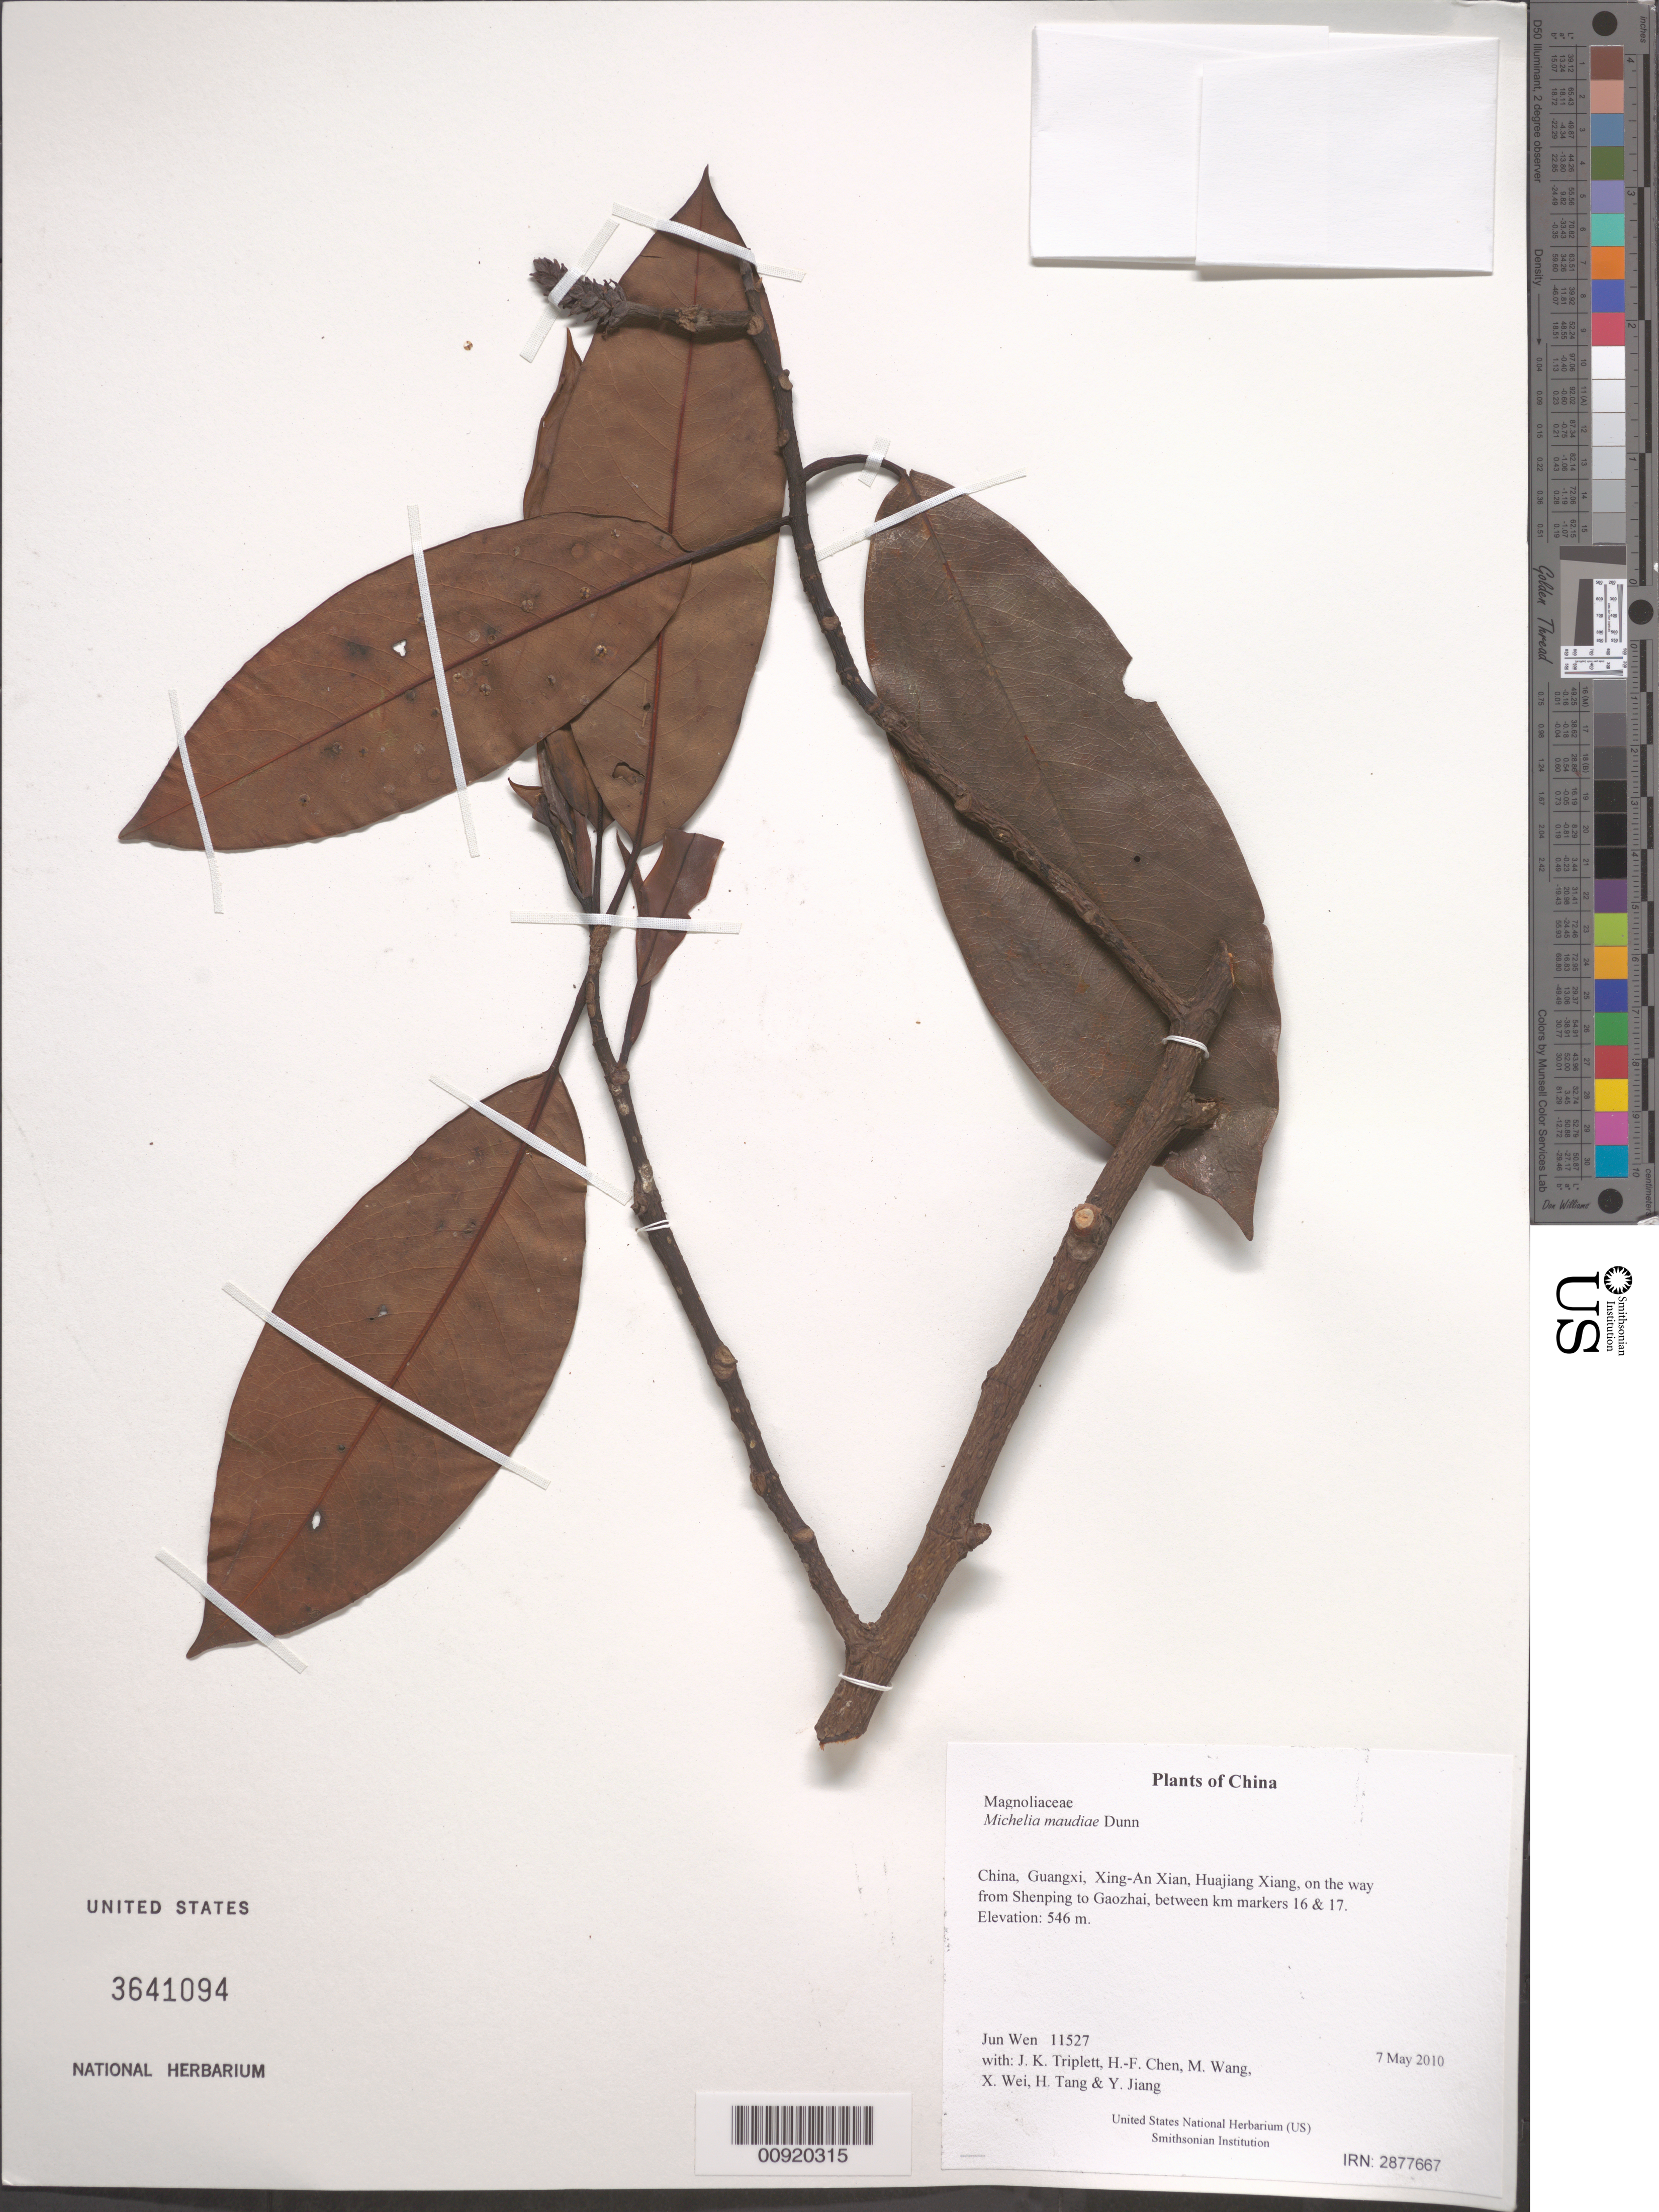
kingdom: Plantae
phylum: Tracheophyta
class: Magnoliopsida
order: Magnoliales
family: Magnoliaceae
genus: Magnolia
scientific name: Magnolia maudiae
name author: (Dunn) Figlar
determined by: Wen, Jun, (BOT), Smithsonian Institution - National Museum of Natural History (UNITED STATES)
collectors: J. Wen, J. K. Triplett, H.-F. Chen, M. Wang, X. Wei, H. Tang & Y. Jiang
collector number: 11527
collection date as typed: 7 May 2010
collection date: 2010-05-07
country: China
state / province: Guangxi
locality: Xing-An Xian, Huajiang Xiang, on the way from Shenping to Gaozhai, between km markers 16 & 17.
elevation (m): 546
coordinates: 25 49.932 N, 110 27.675 E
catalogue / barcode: US 3641094